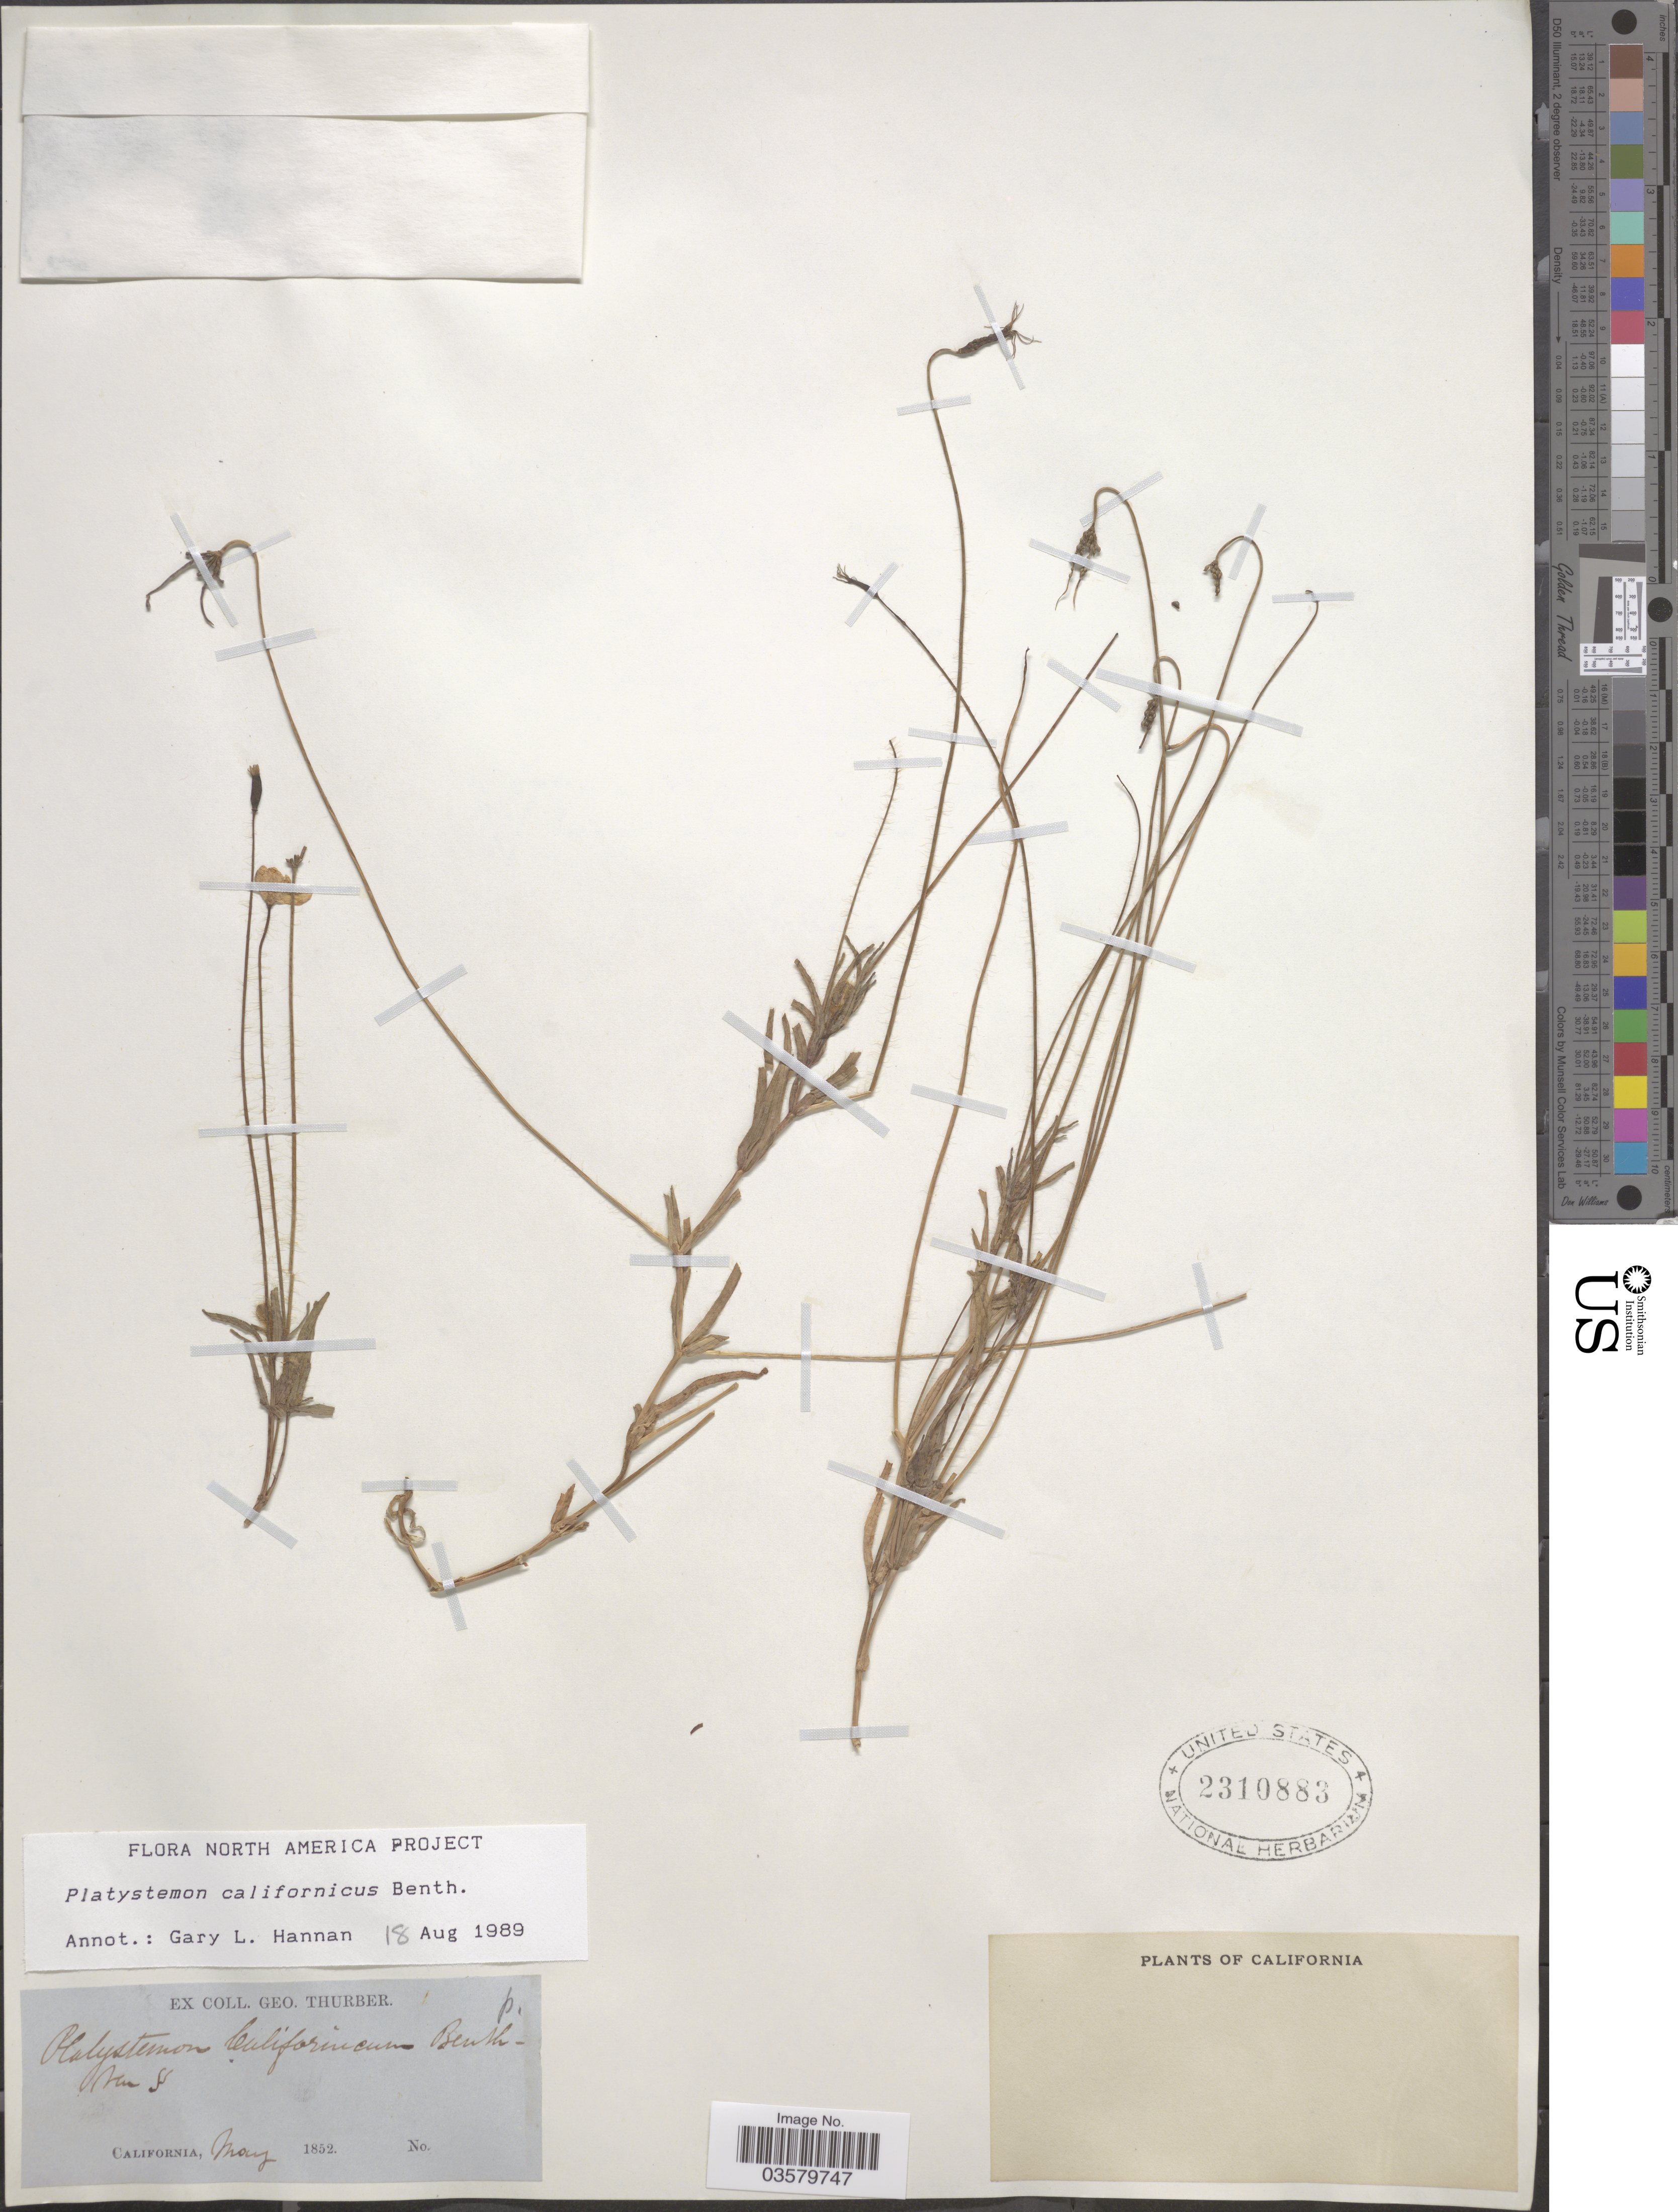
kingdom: Plantae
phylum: Tracheophyta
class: Magnoliopsida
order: Ranunculales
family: Papaveraceae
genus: Platystemon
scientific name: Platystemon californicus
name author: Benth.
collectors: G. Thurber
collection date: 1852-05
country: United States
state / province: California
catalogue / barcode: US 2310883